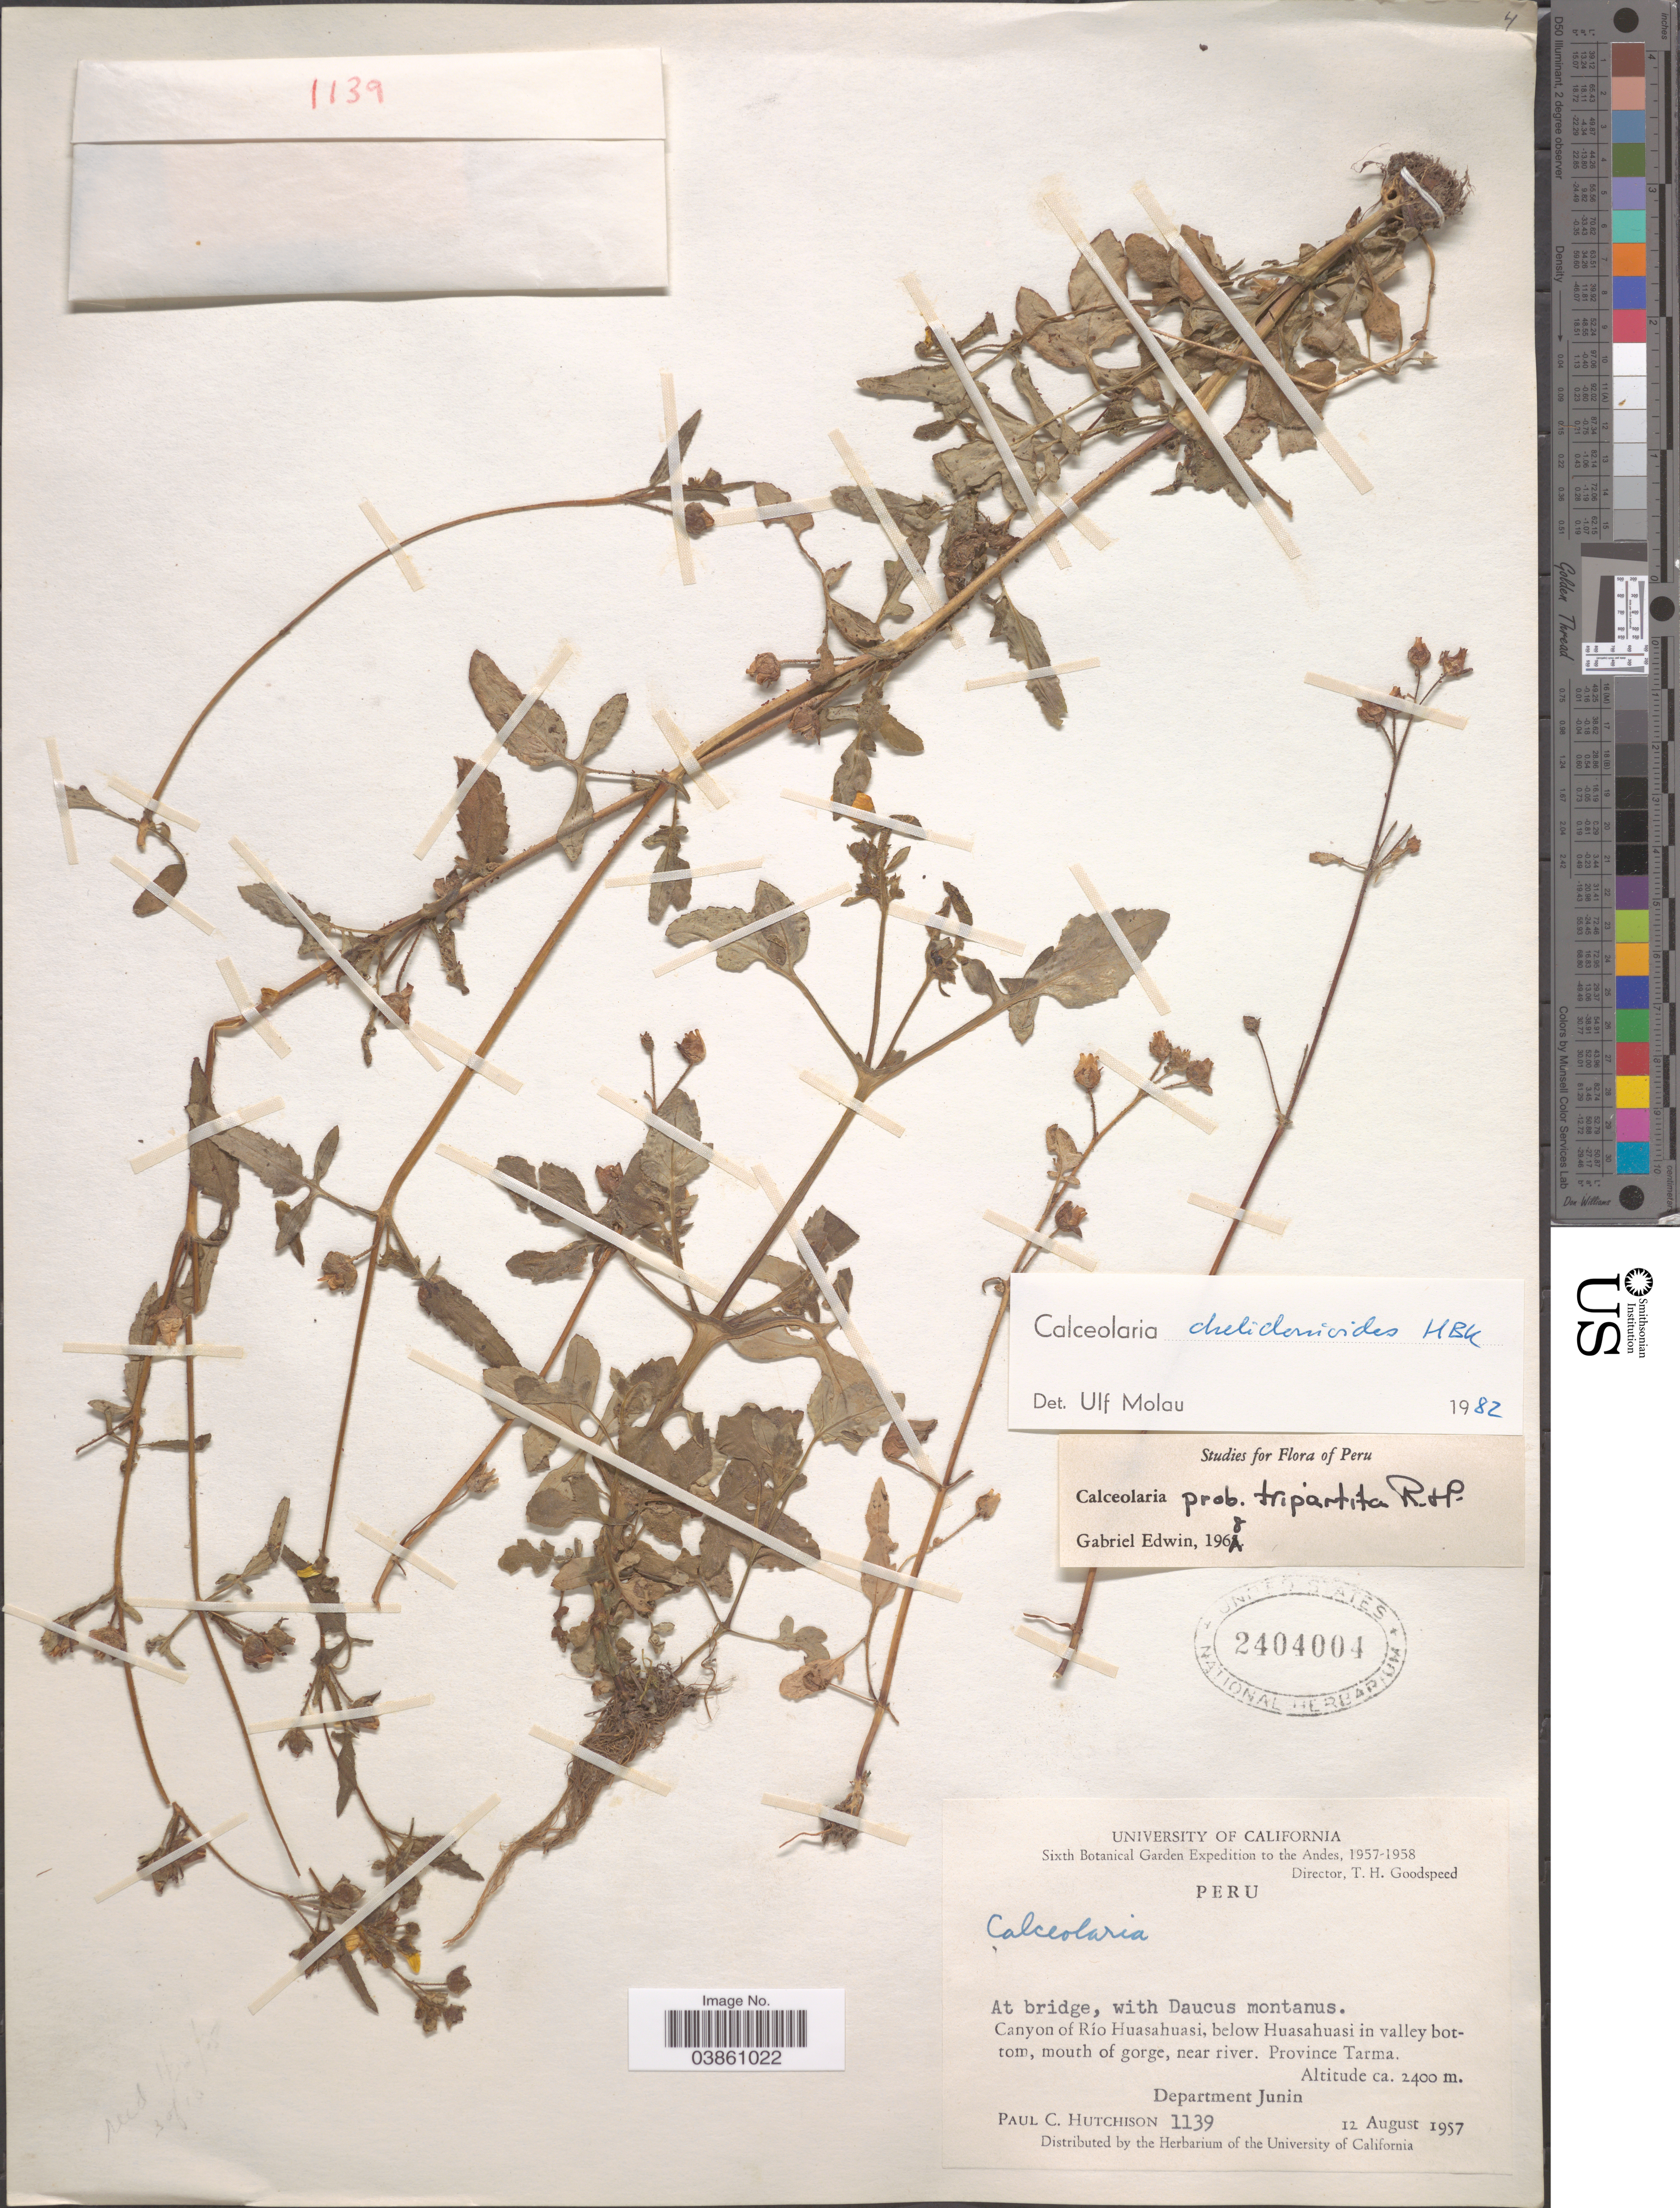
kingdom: Plantae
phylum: Tracheophyta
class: Magnoliopsida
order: Lamiales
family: Calceolariaceae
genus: Calceolaria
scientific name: Calceolaria chelidonioides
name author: Kunth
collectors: P. C. Hutchison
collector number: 1139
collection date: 1957-08-12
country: Peru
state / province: Junín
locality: The Andes. Canyon of Río Huasahuasi, below Huasahuasi in valley bottom, mouth of gorge, near river. Province Tarma. Department Junin.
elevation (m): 2400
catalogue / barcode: US 2404004